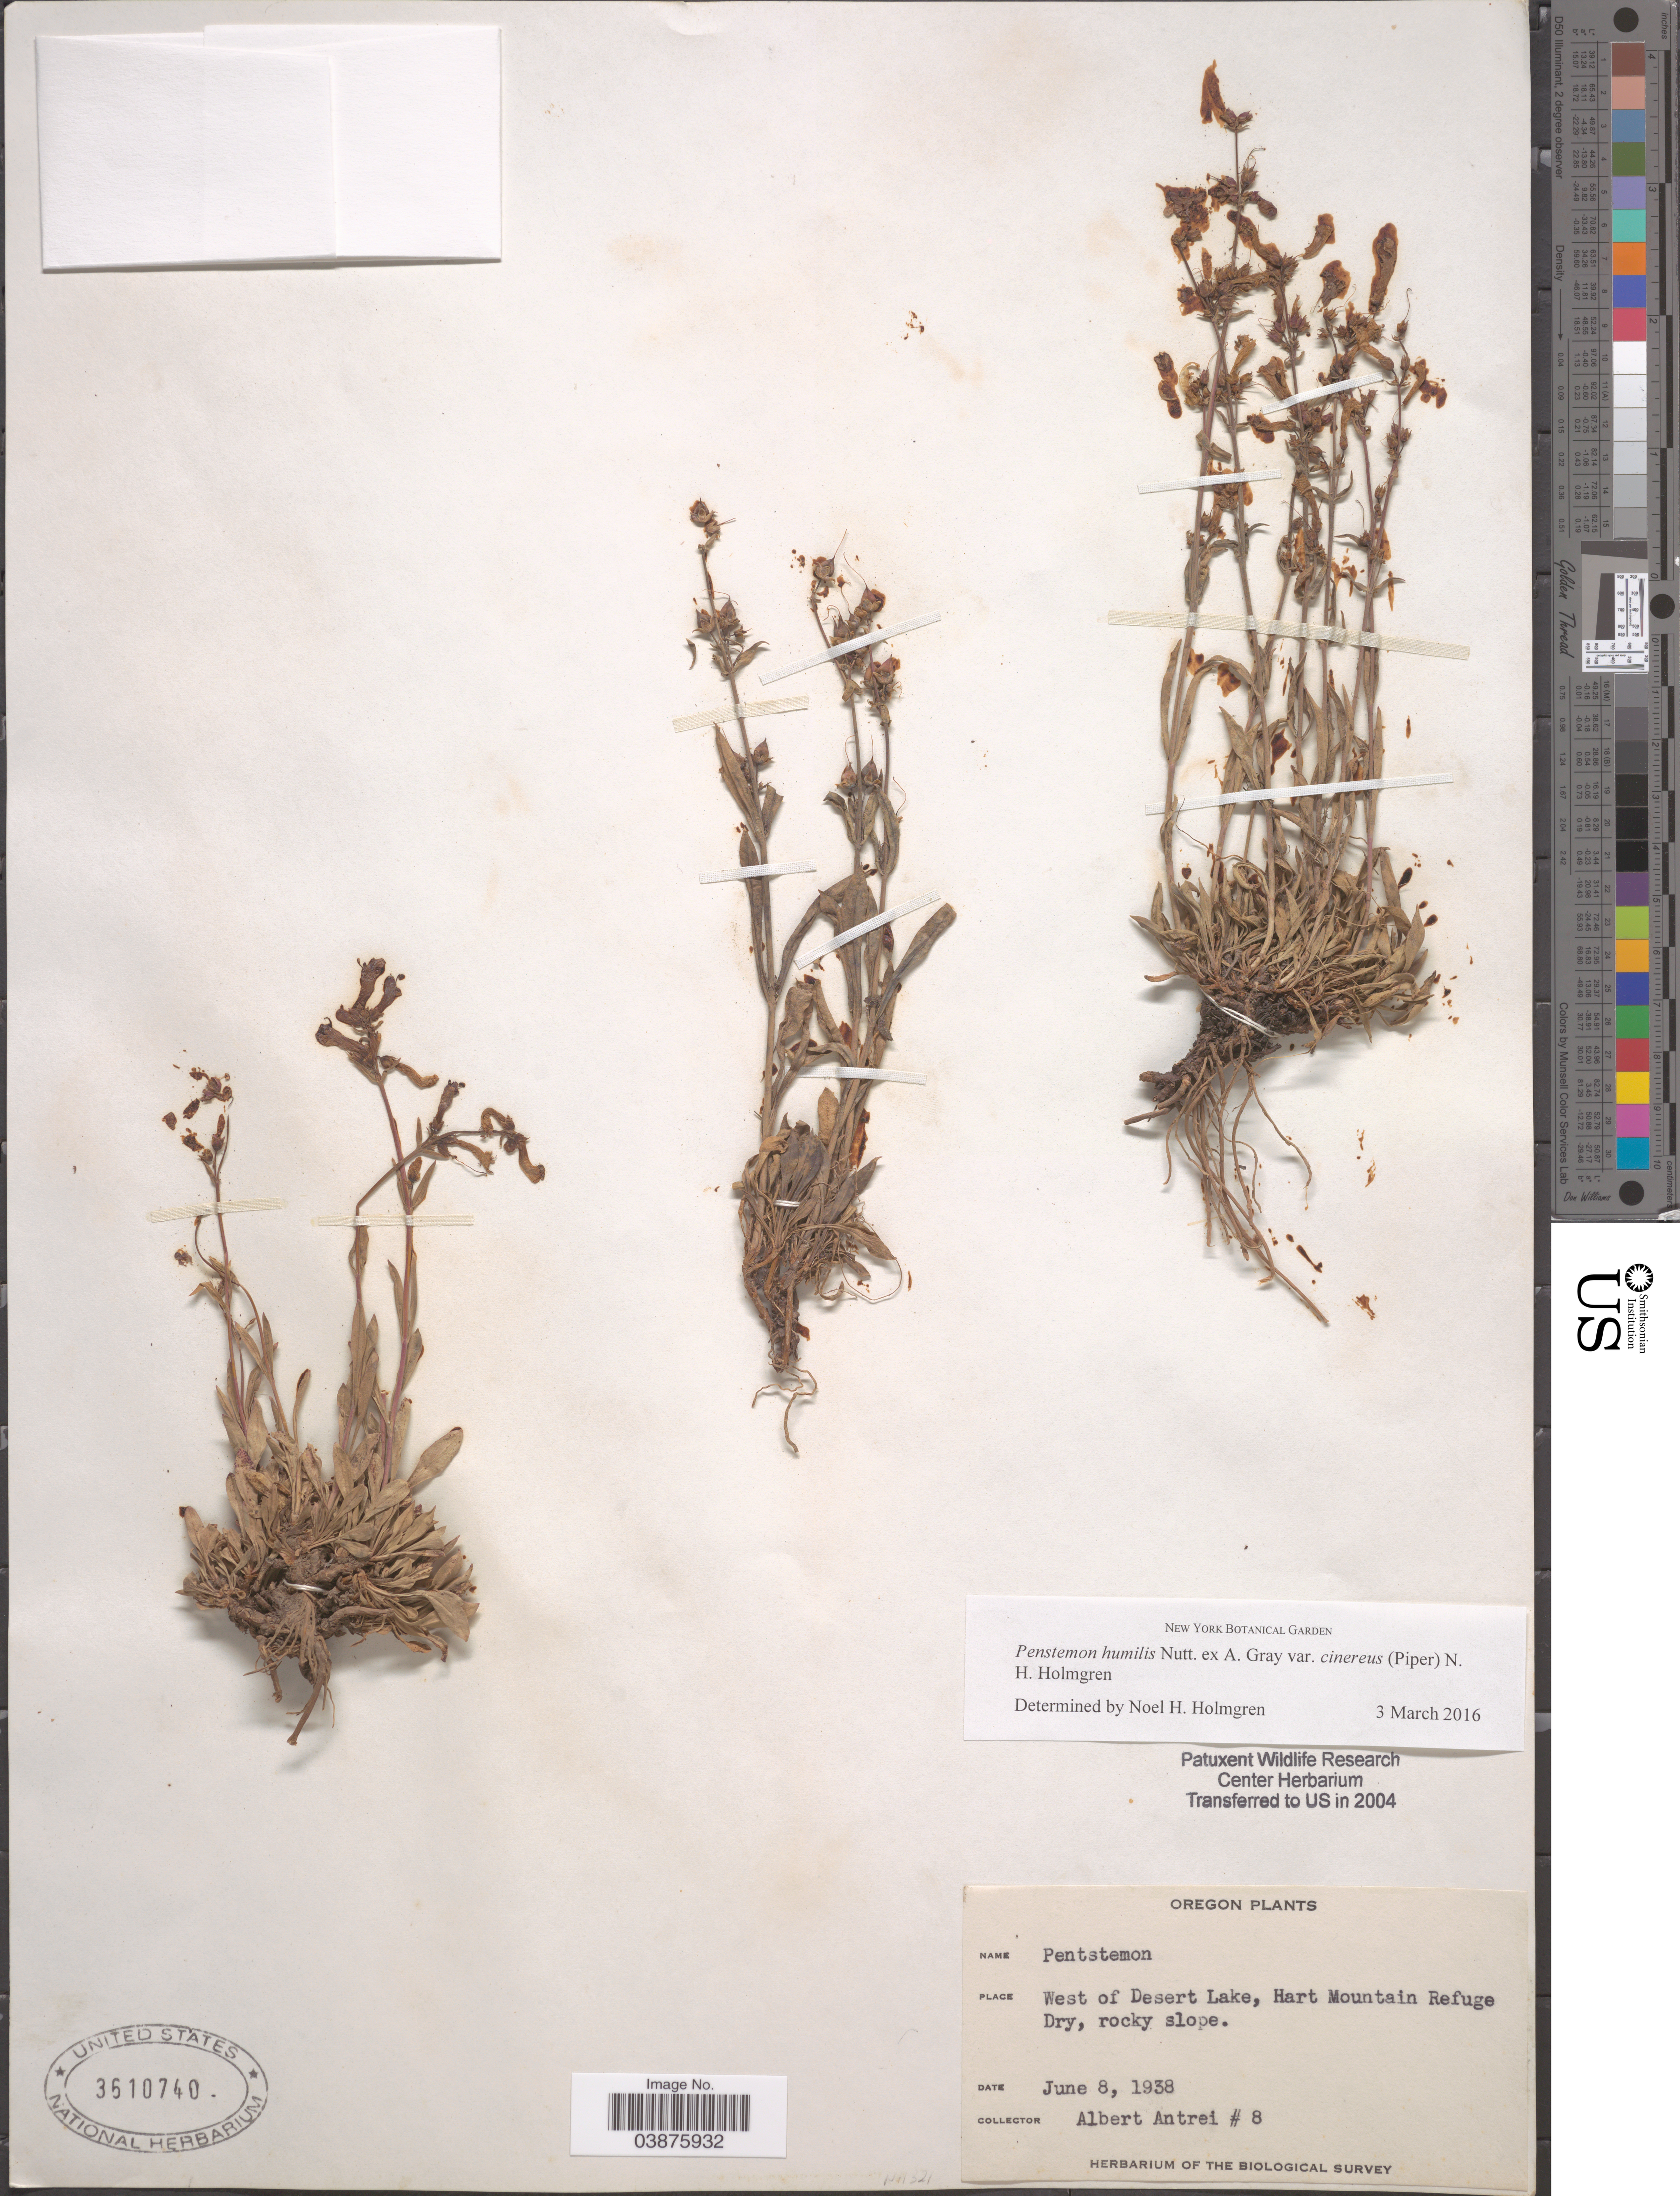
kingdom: Plantae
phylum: Tracheophyta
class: Magnoliopsida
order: Lamiales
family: Plantaginaceae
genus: Penstemon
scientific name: Penstemon humilis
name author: Nutt. ex A. Gray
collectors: A. Antrei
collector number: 8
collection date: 1938-06-08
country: United States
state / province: Oregon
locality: West of Desert Lake, Hart Mountain Refuge.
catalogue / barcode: US 3610740